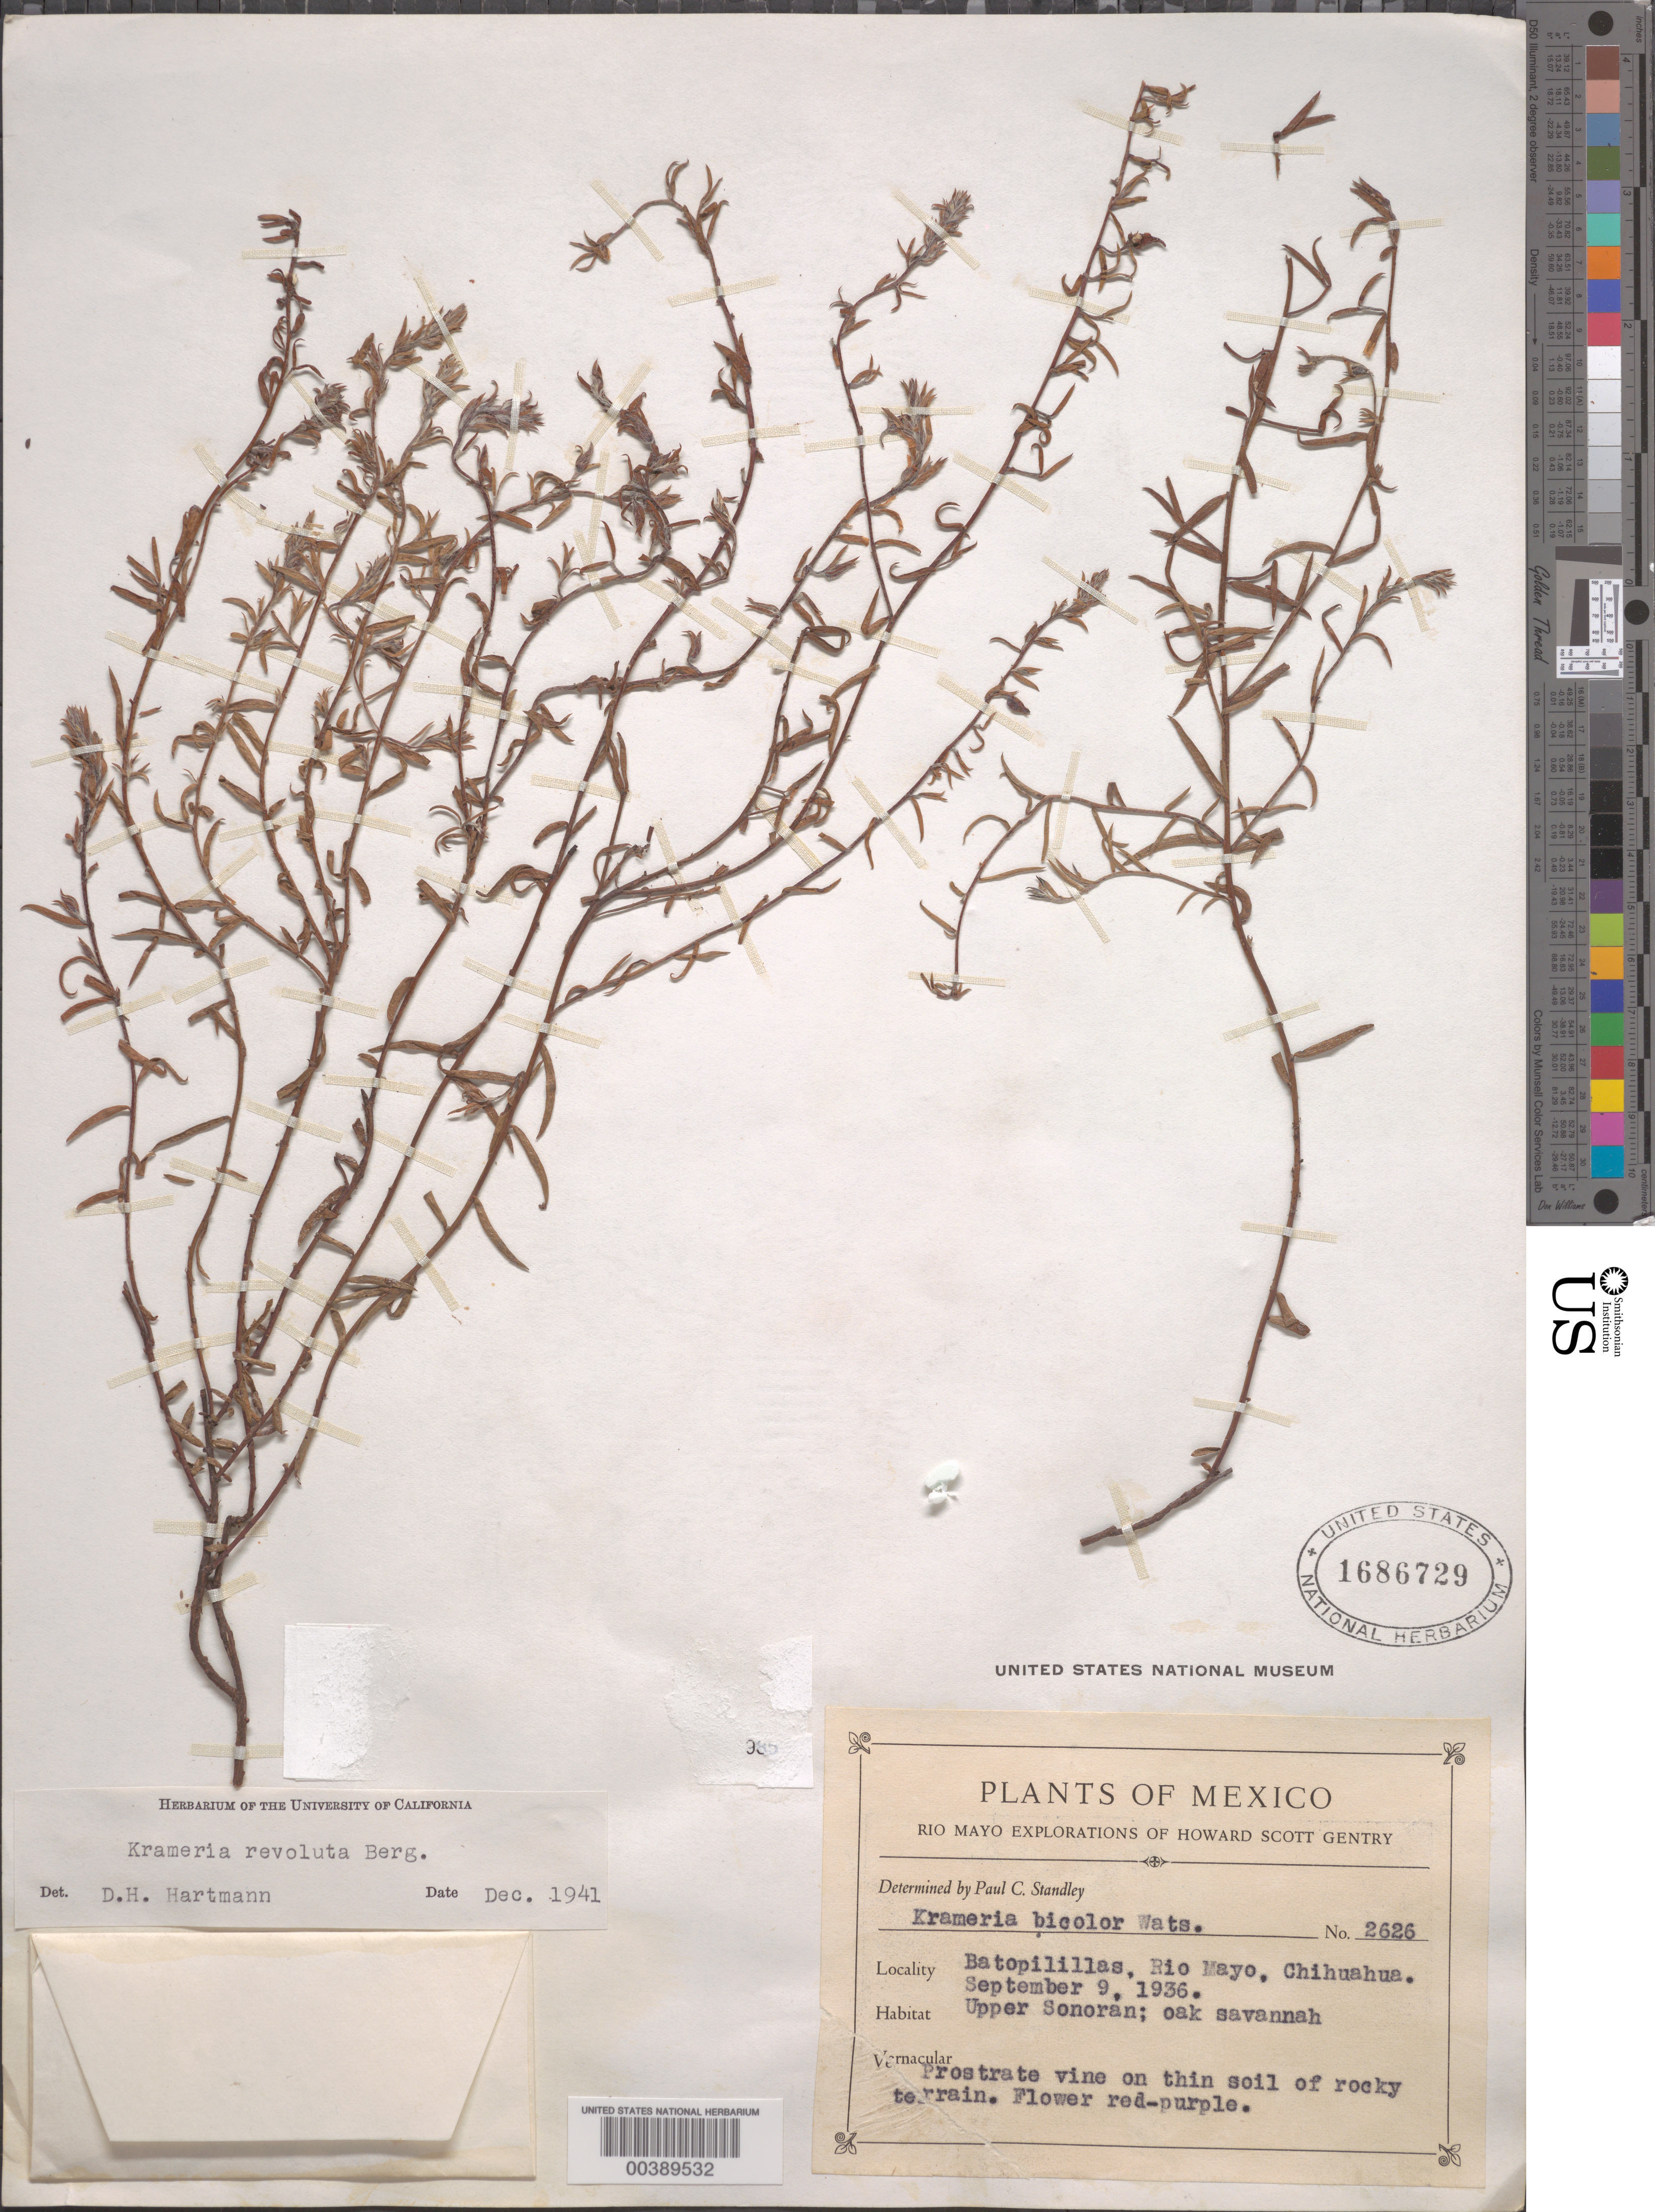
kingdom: Plantae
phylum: Tracheophyta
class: Magnoliopsida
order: Zygophyllales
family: Krameriaceae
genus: Krameria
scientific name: Krameria secundiflora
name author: DC.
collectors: H. S. Gentry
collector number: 2626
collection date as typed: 09 Sep 1936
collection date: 1936-09-09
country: Mexico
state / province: Chihuahua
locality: Batopilillas, Rio Mayo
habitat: Upper sonoran; oak savannah; thin soil of rocky terrain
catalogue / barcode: US 1686729